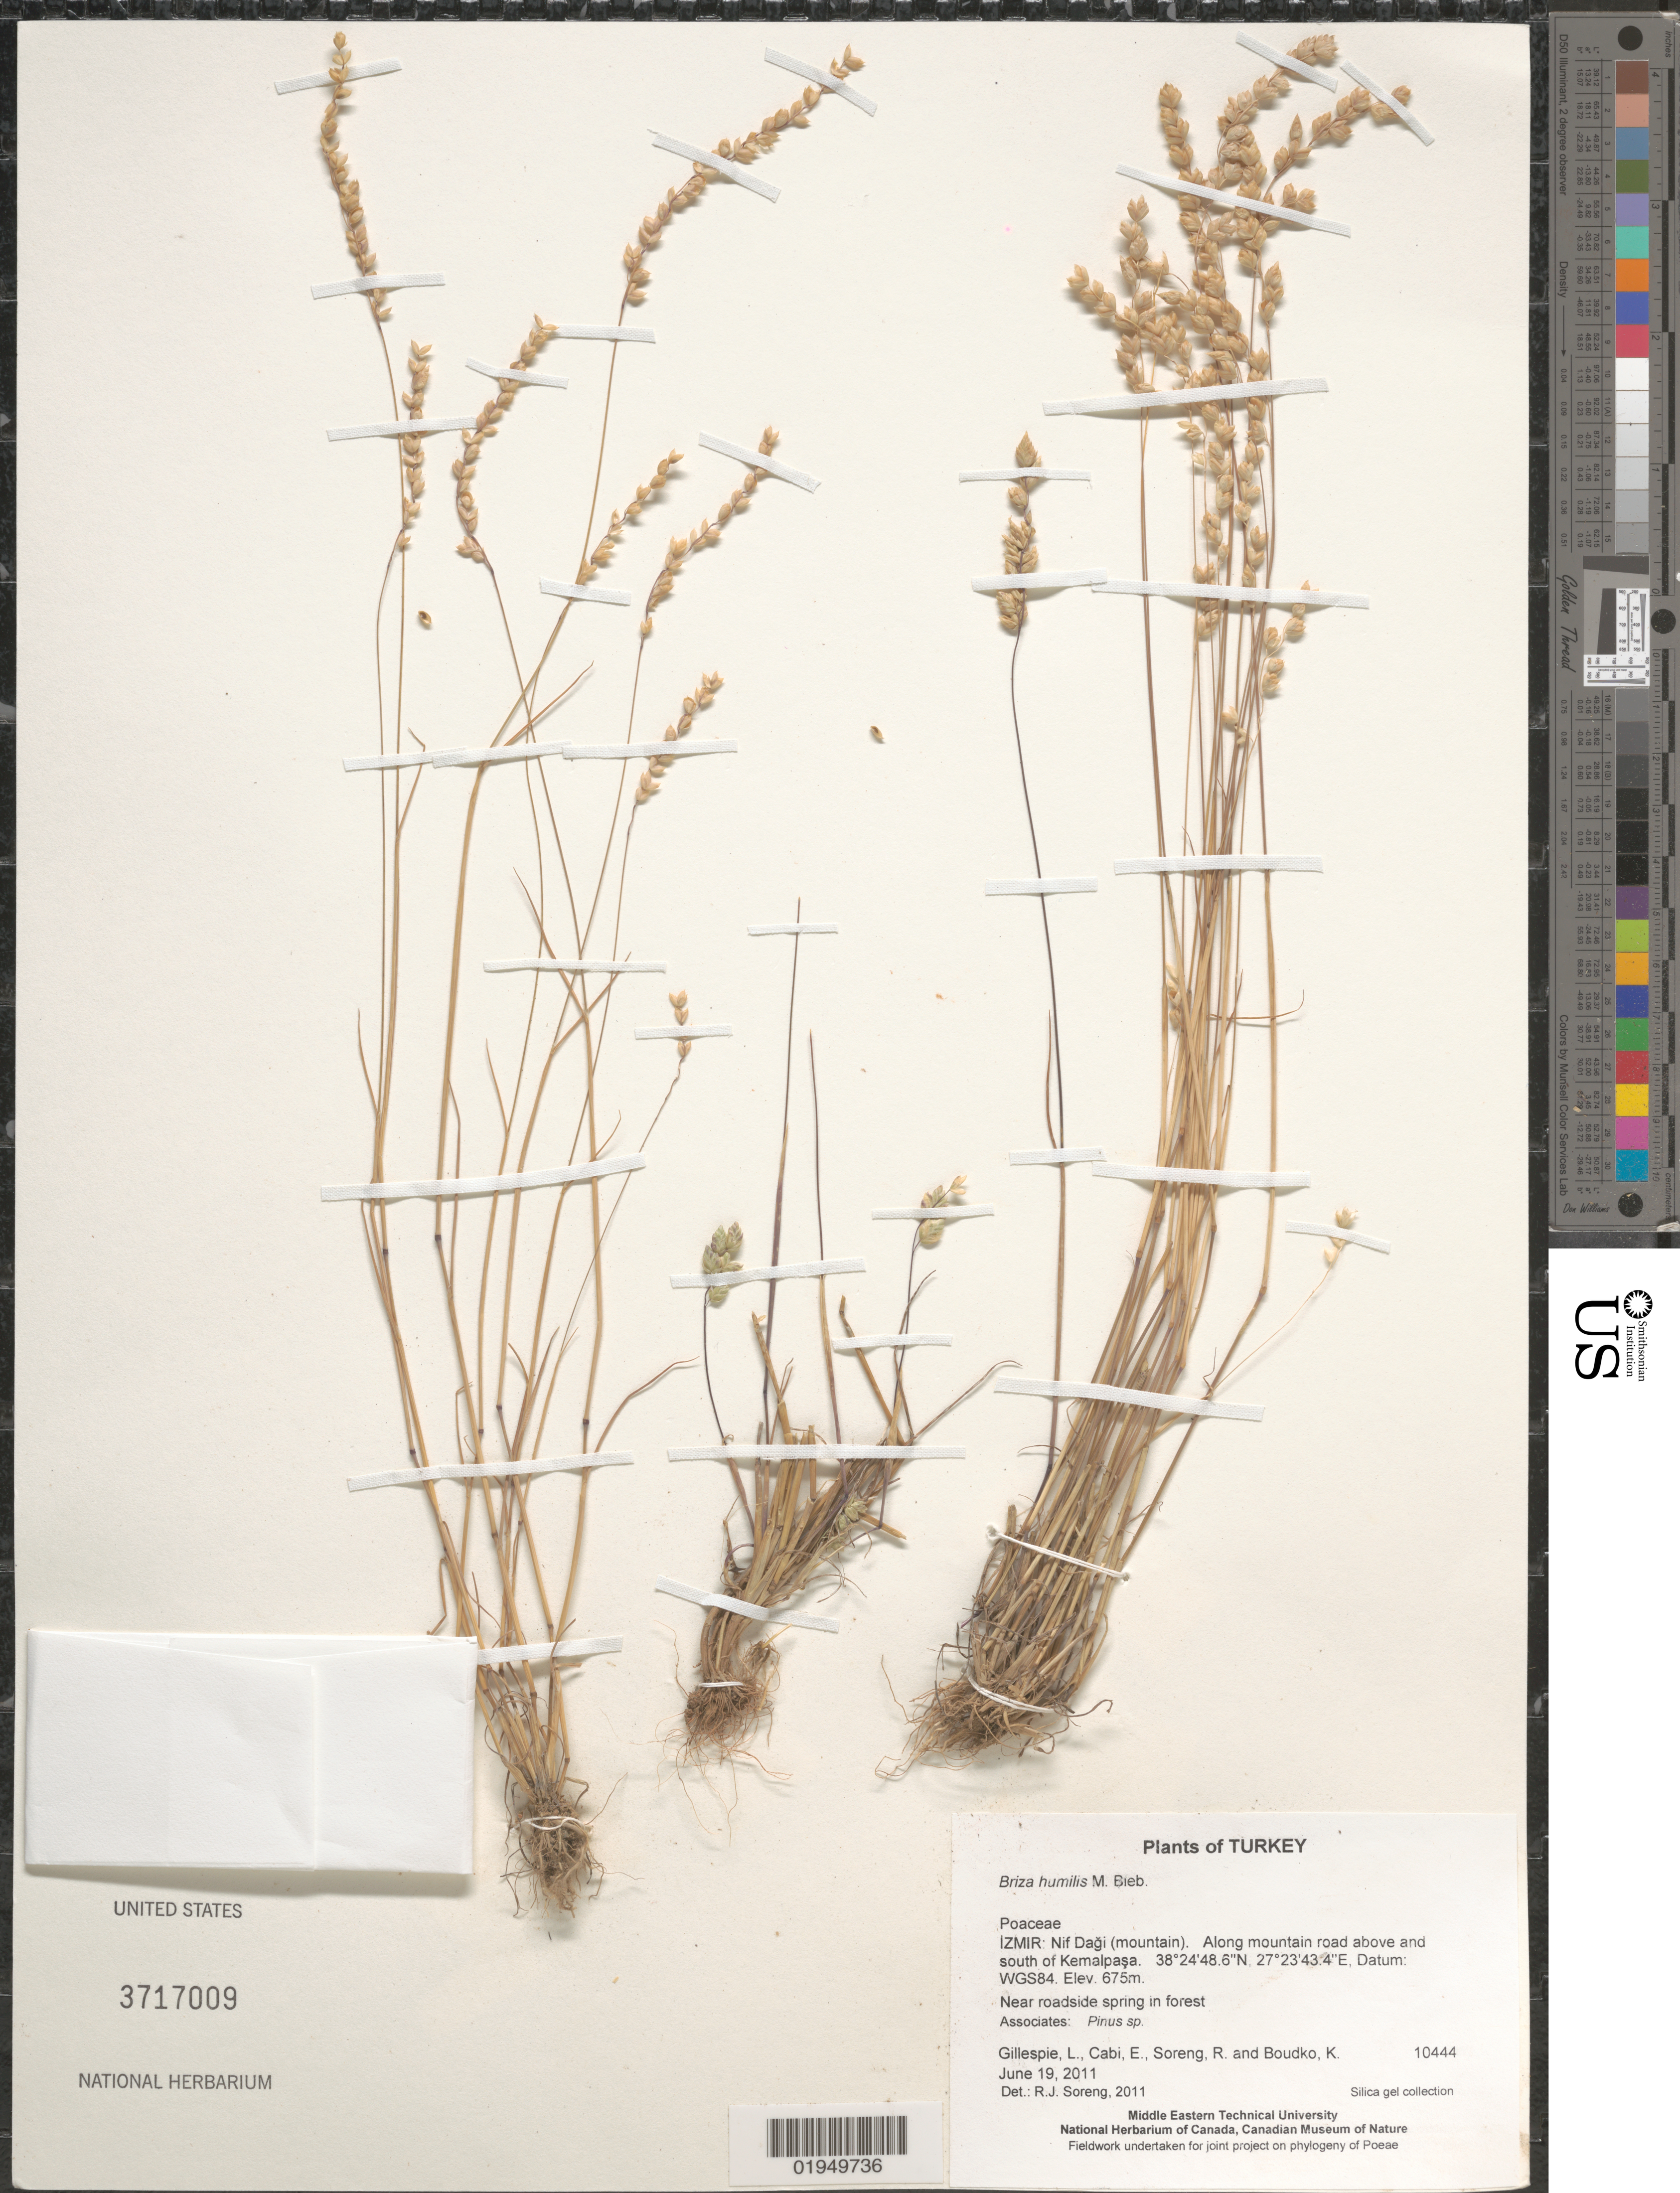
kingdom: Plantae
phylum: Tracheophyta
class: Liliopsida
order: Poales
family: Poaceae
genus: Brizochloa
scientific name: Brizochloa humilis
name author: (M. Bieb.) Chrtek & Hadač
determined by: Soreng, Robert J., Research Associate (BOT), Smithsonian Institution - National Museum of Natural History (UNITED STATES)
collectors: L. J. Gillespie, E. Cabi, R. J. Soreng & K. Boudko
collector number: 10444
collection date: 2011-06-19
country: Turkey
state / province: Izmir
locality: Nif Dagi (mountain). Along mountain road above and south of Kemalpasa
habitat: Near roadside spring in forest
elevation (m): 675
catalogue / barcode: US 3717009